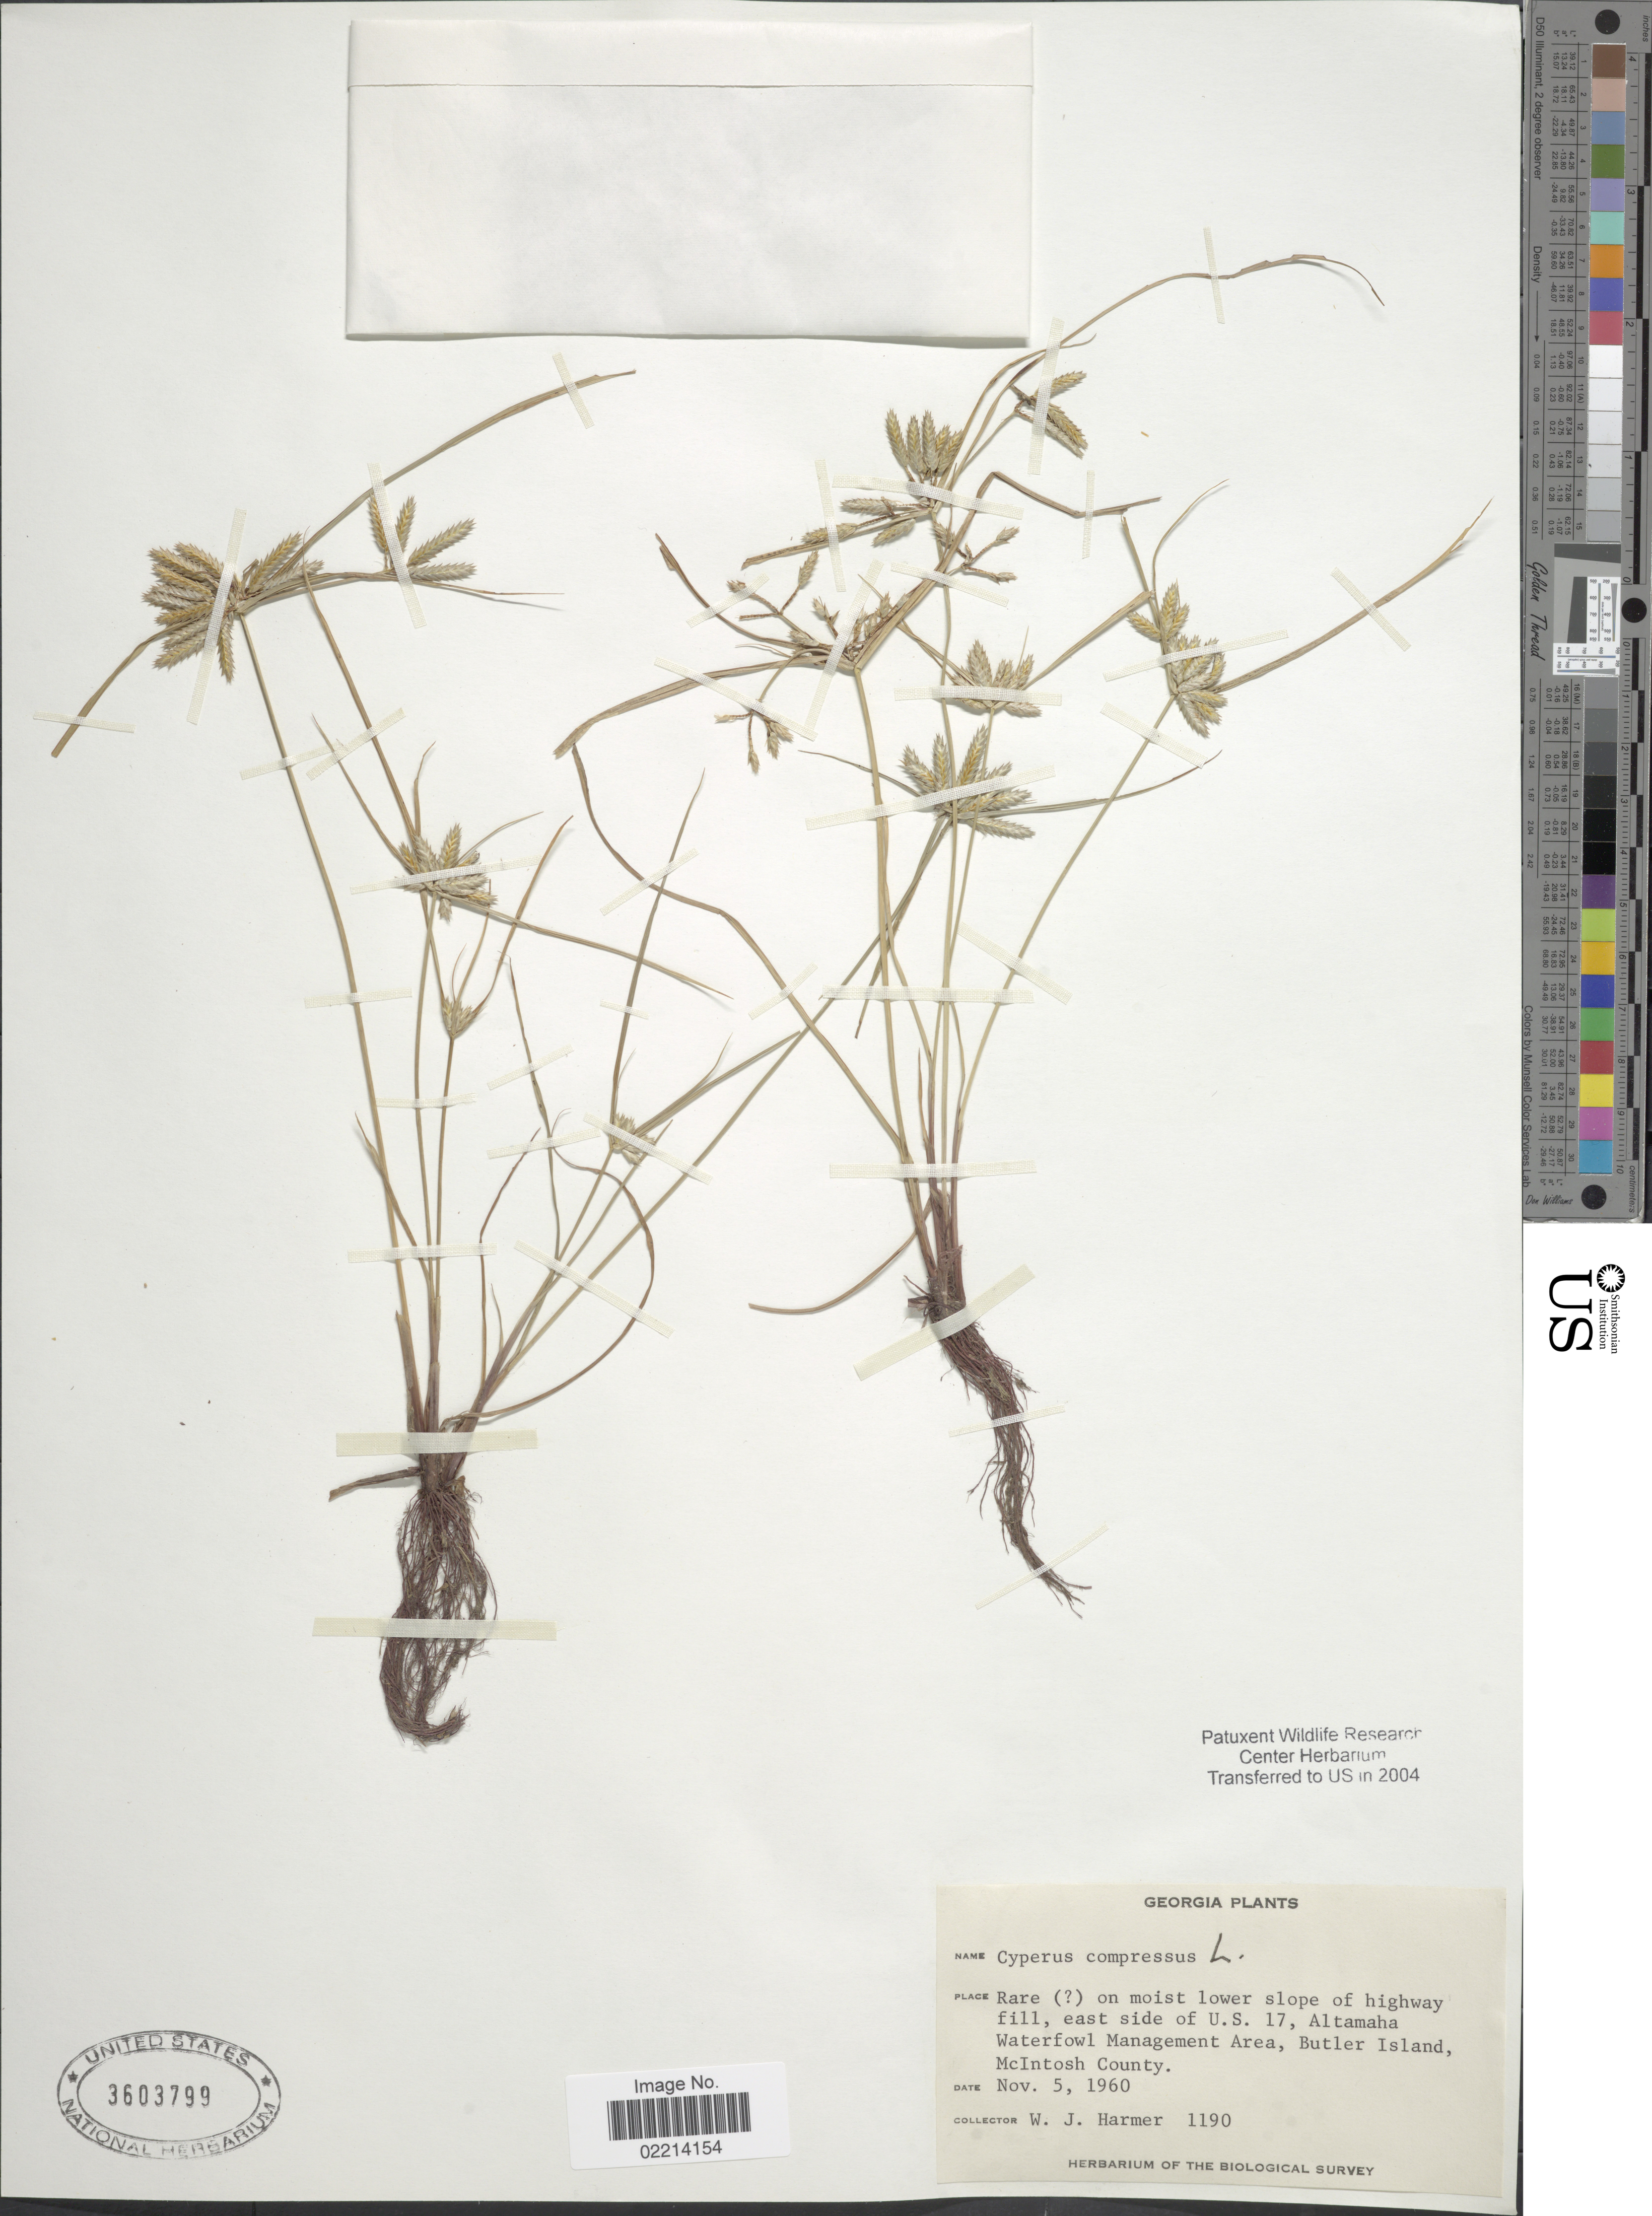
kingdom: Plantae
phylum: Tracheophyta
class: Liliopsida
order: Poales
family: Cyperaceae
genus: Cyperus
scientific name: Cyperus compressus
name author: L.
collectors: W. Harmer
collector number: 1190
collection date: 1960-11-05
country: United States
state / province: Georgia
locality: Rare on moist lower slope of highway fill, east side of U.S. 17, Altamaha Waterfowl Management Area, Butler Island, McIntosh County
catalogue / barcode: US 3603799